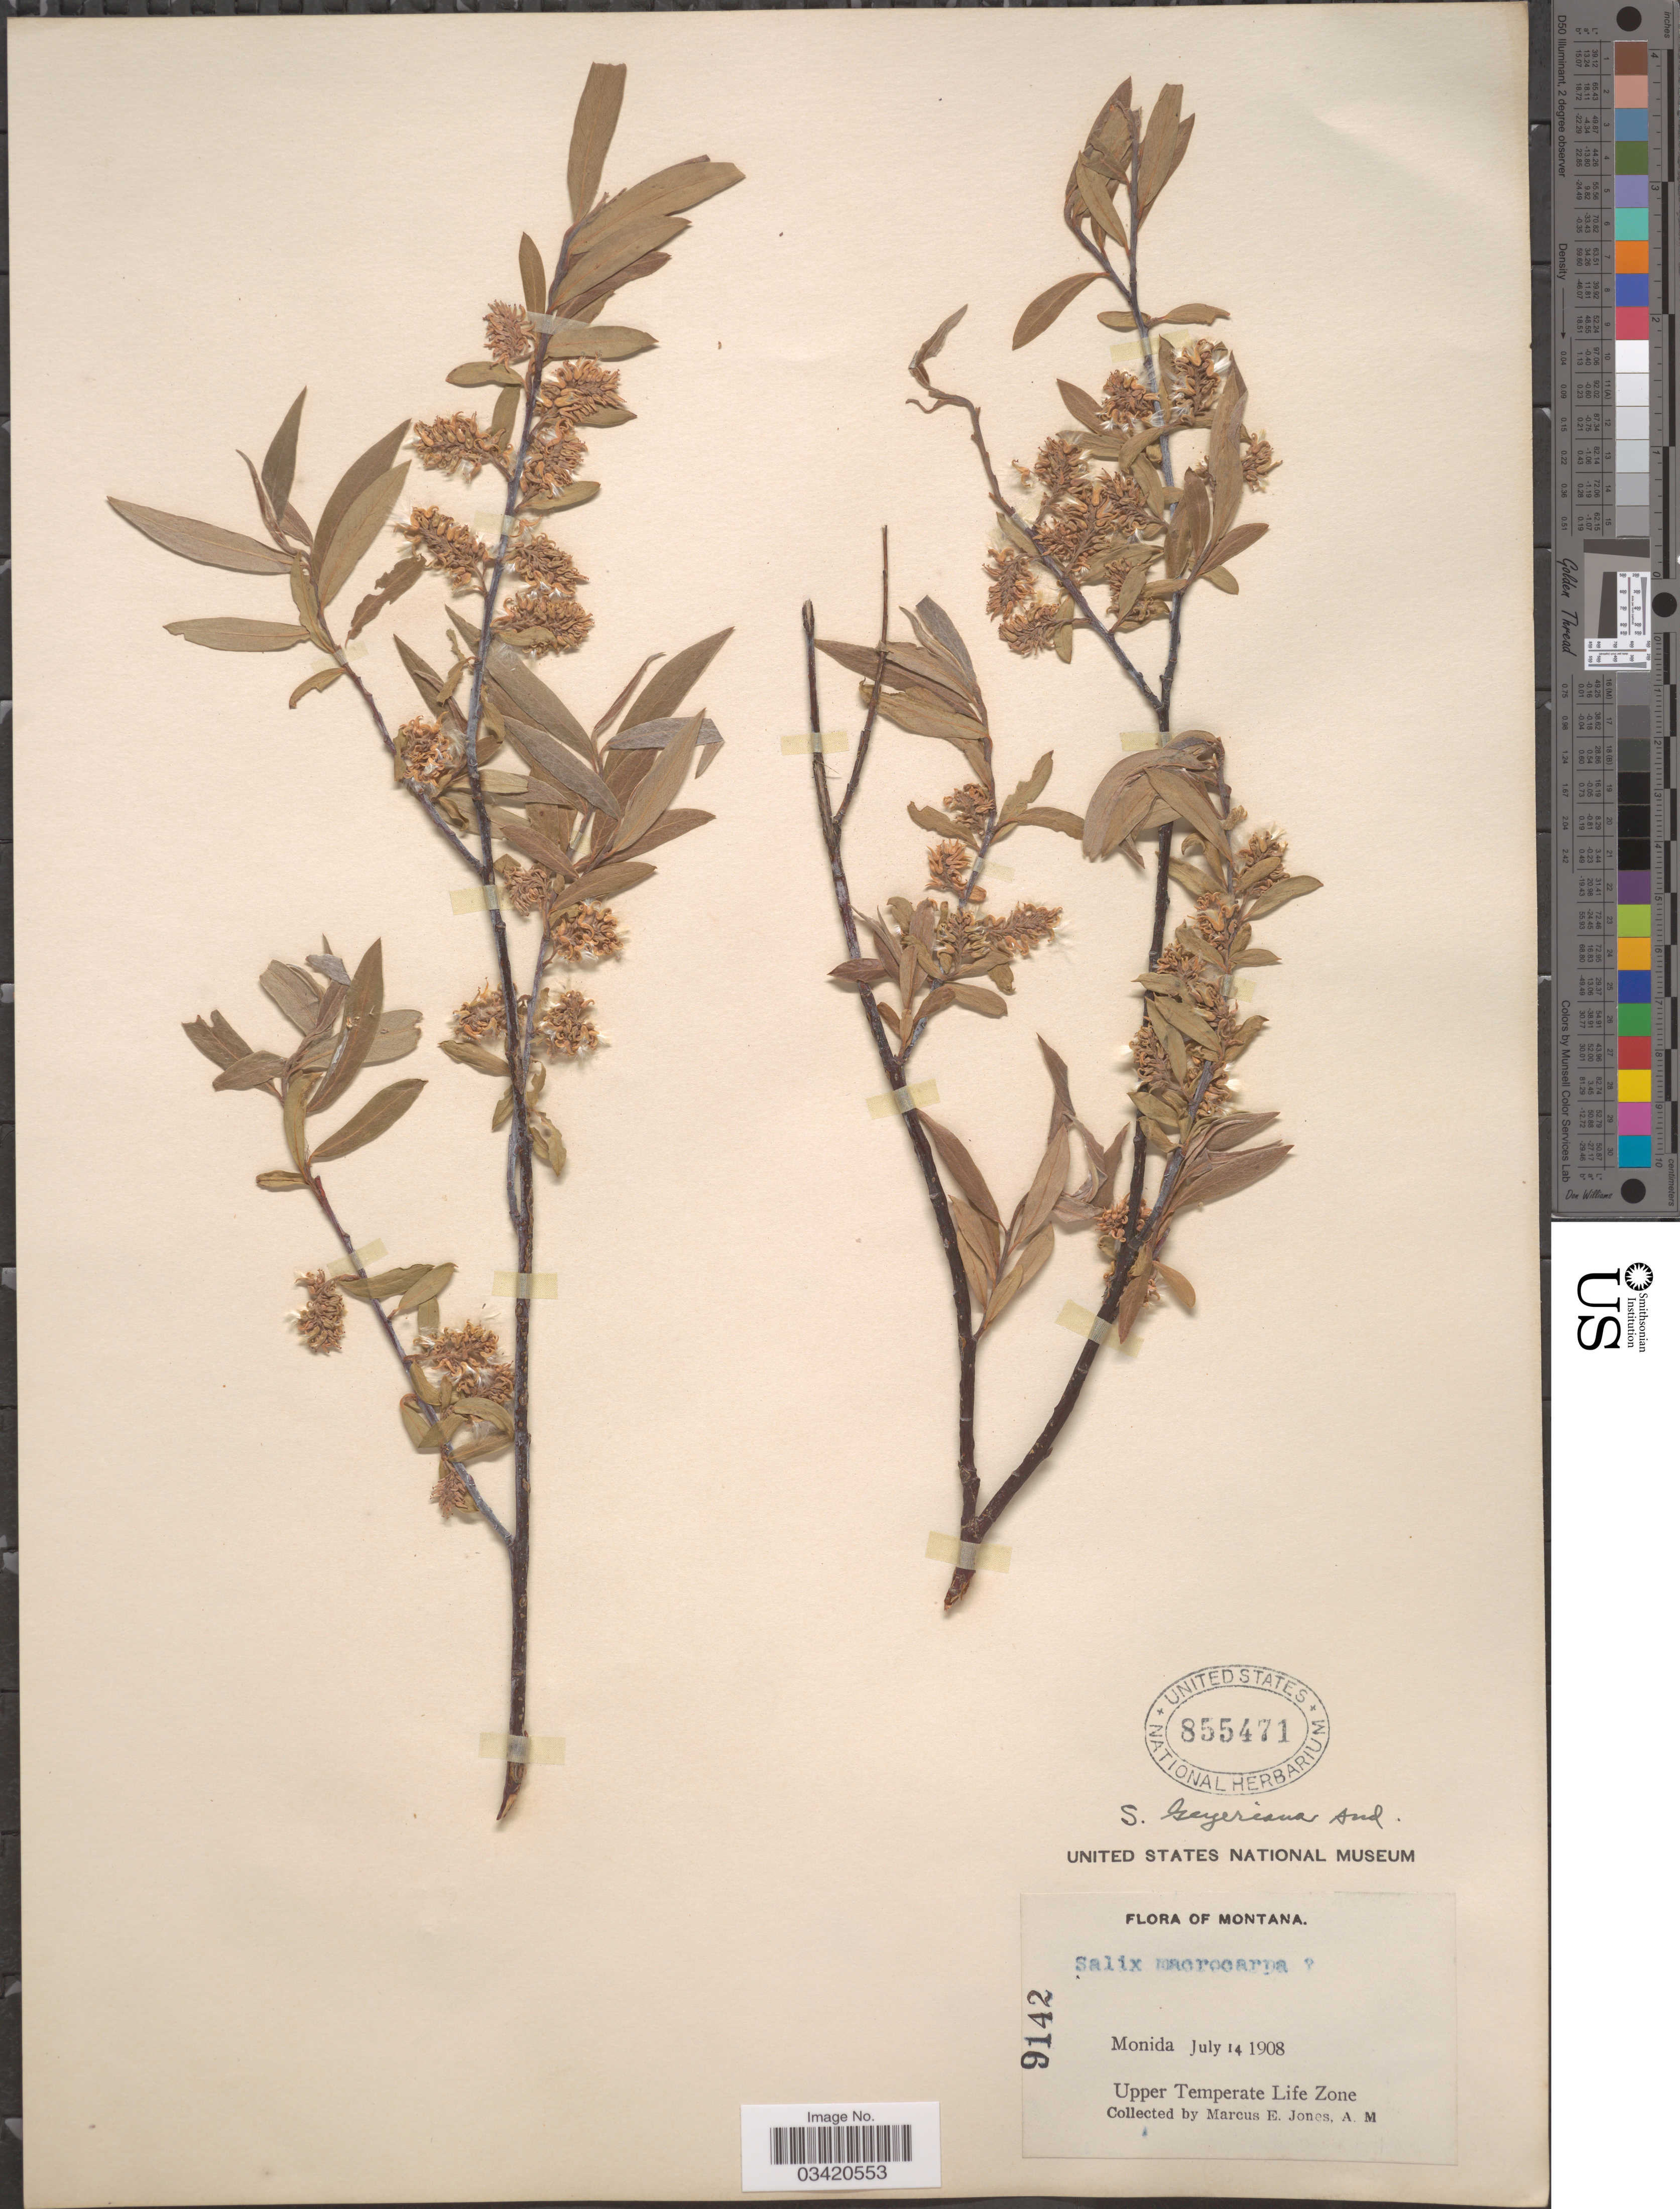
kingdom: Plantae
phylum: Tracheophyta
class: Magnoliopsida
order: Malpighiales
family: Salicaceae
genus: Salix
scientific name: Salix geyeriana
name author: Andersson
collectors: M. E. Jones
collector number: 9142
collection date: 1908-07-14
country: United States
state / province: Montana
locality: Monida. Upper Temperate Life Zone.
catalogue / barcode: US 855471